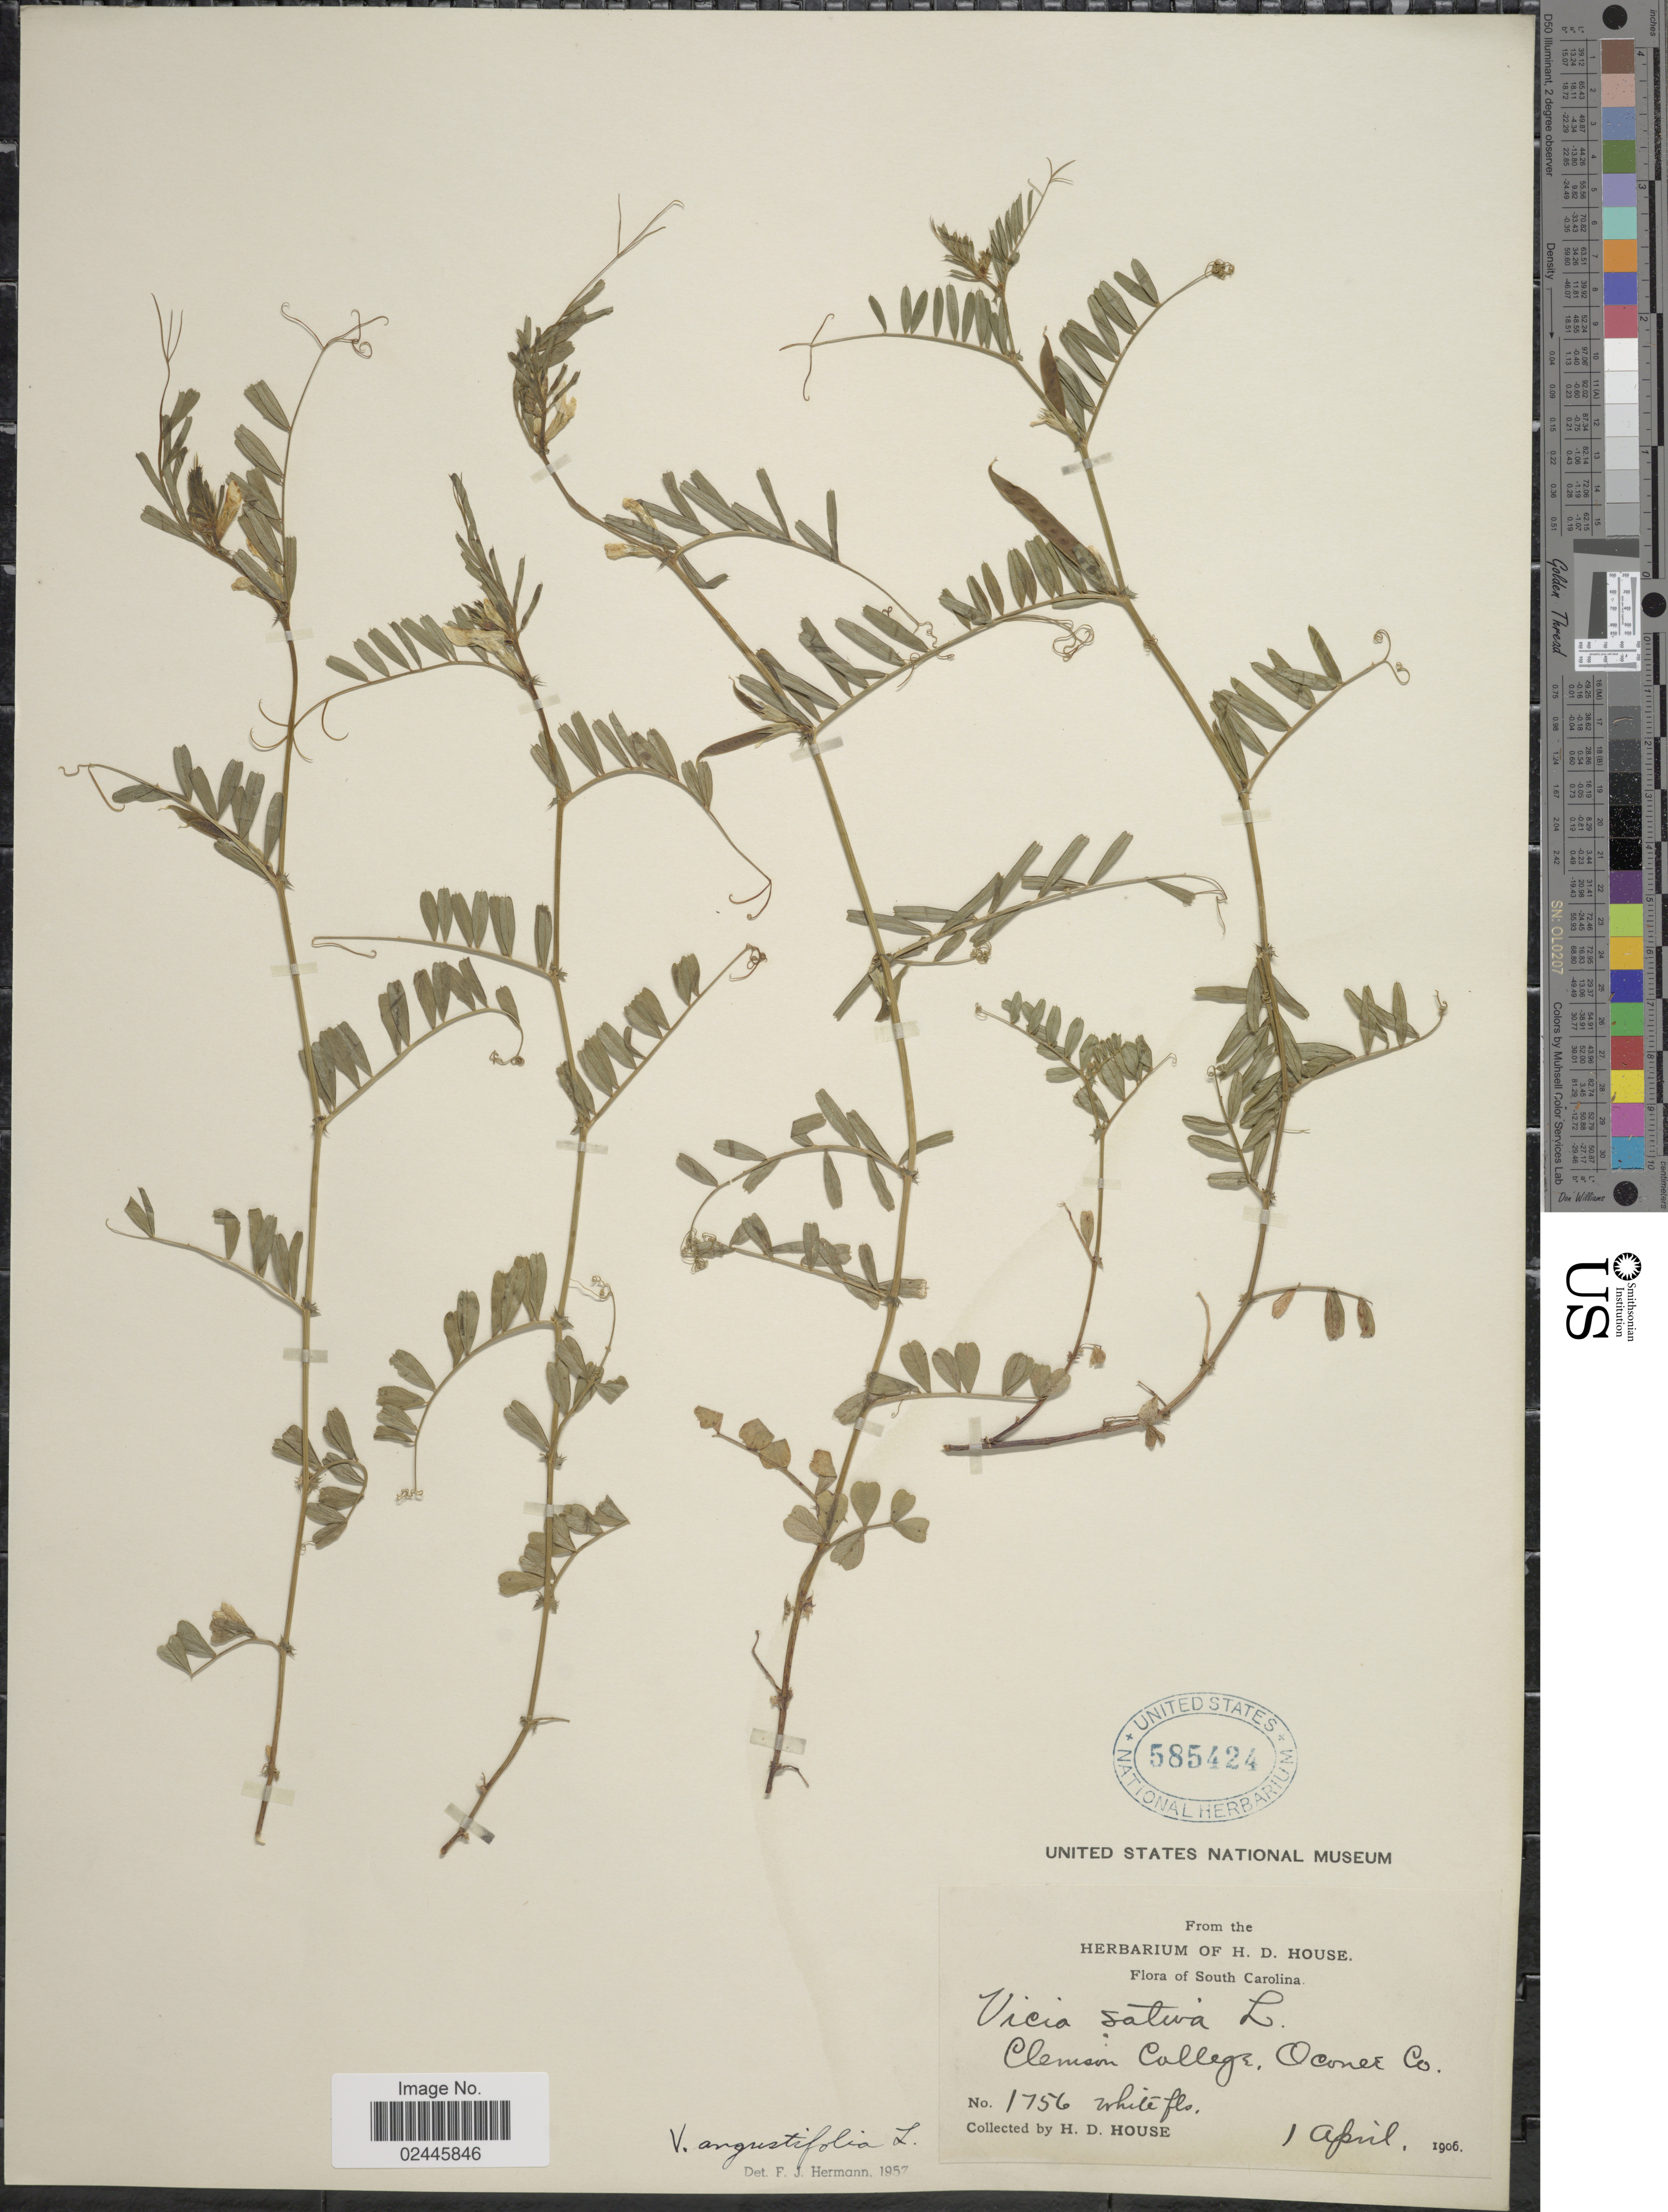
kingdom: Plantae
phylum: Tracheophyta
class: Magnoliopsida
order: Fabales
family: Fabaceae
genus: Vicia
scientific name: Vicia angustifolia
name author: L.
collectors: H. D. House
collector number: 1756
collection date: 1906-04-01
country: United States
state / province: South Carolina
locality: Clemson College, Oconet Co,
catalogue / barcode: US 585424